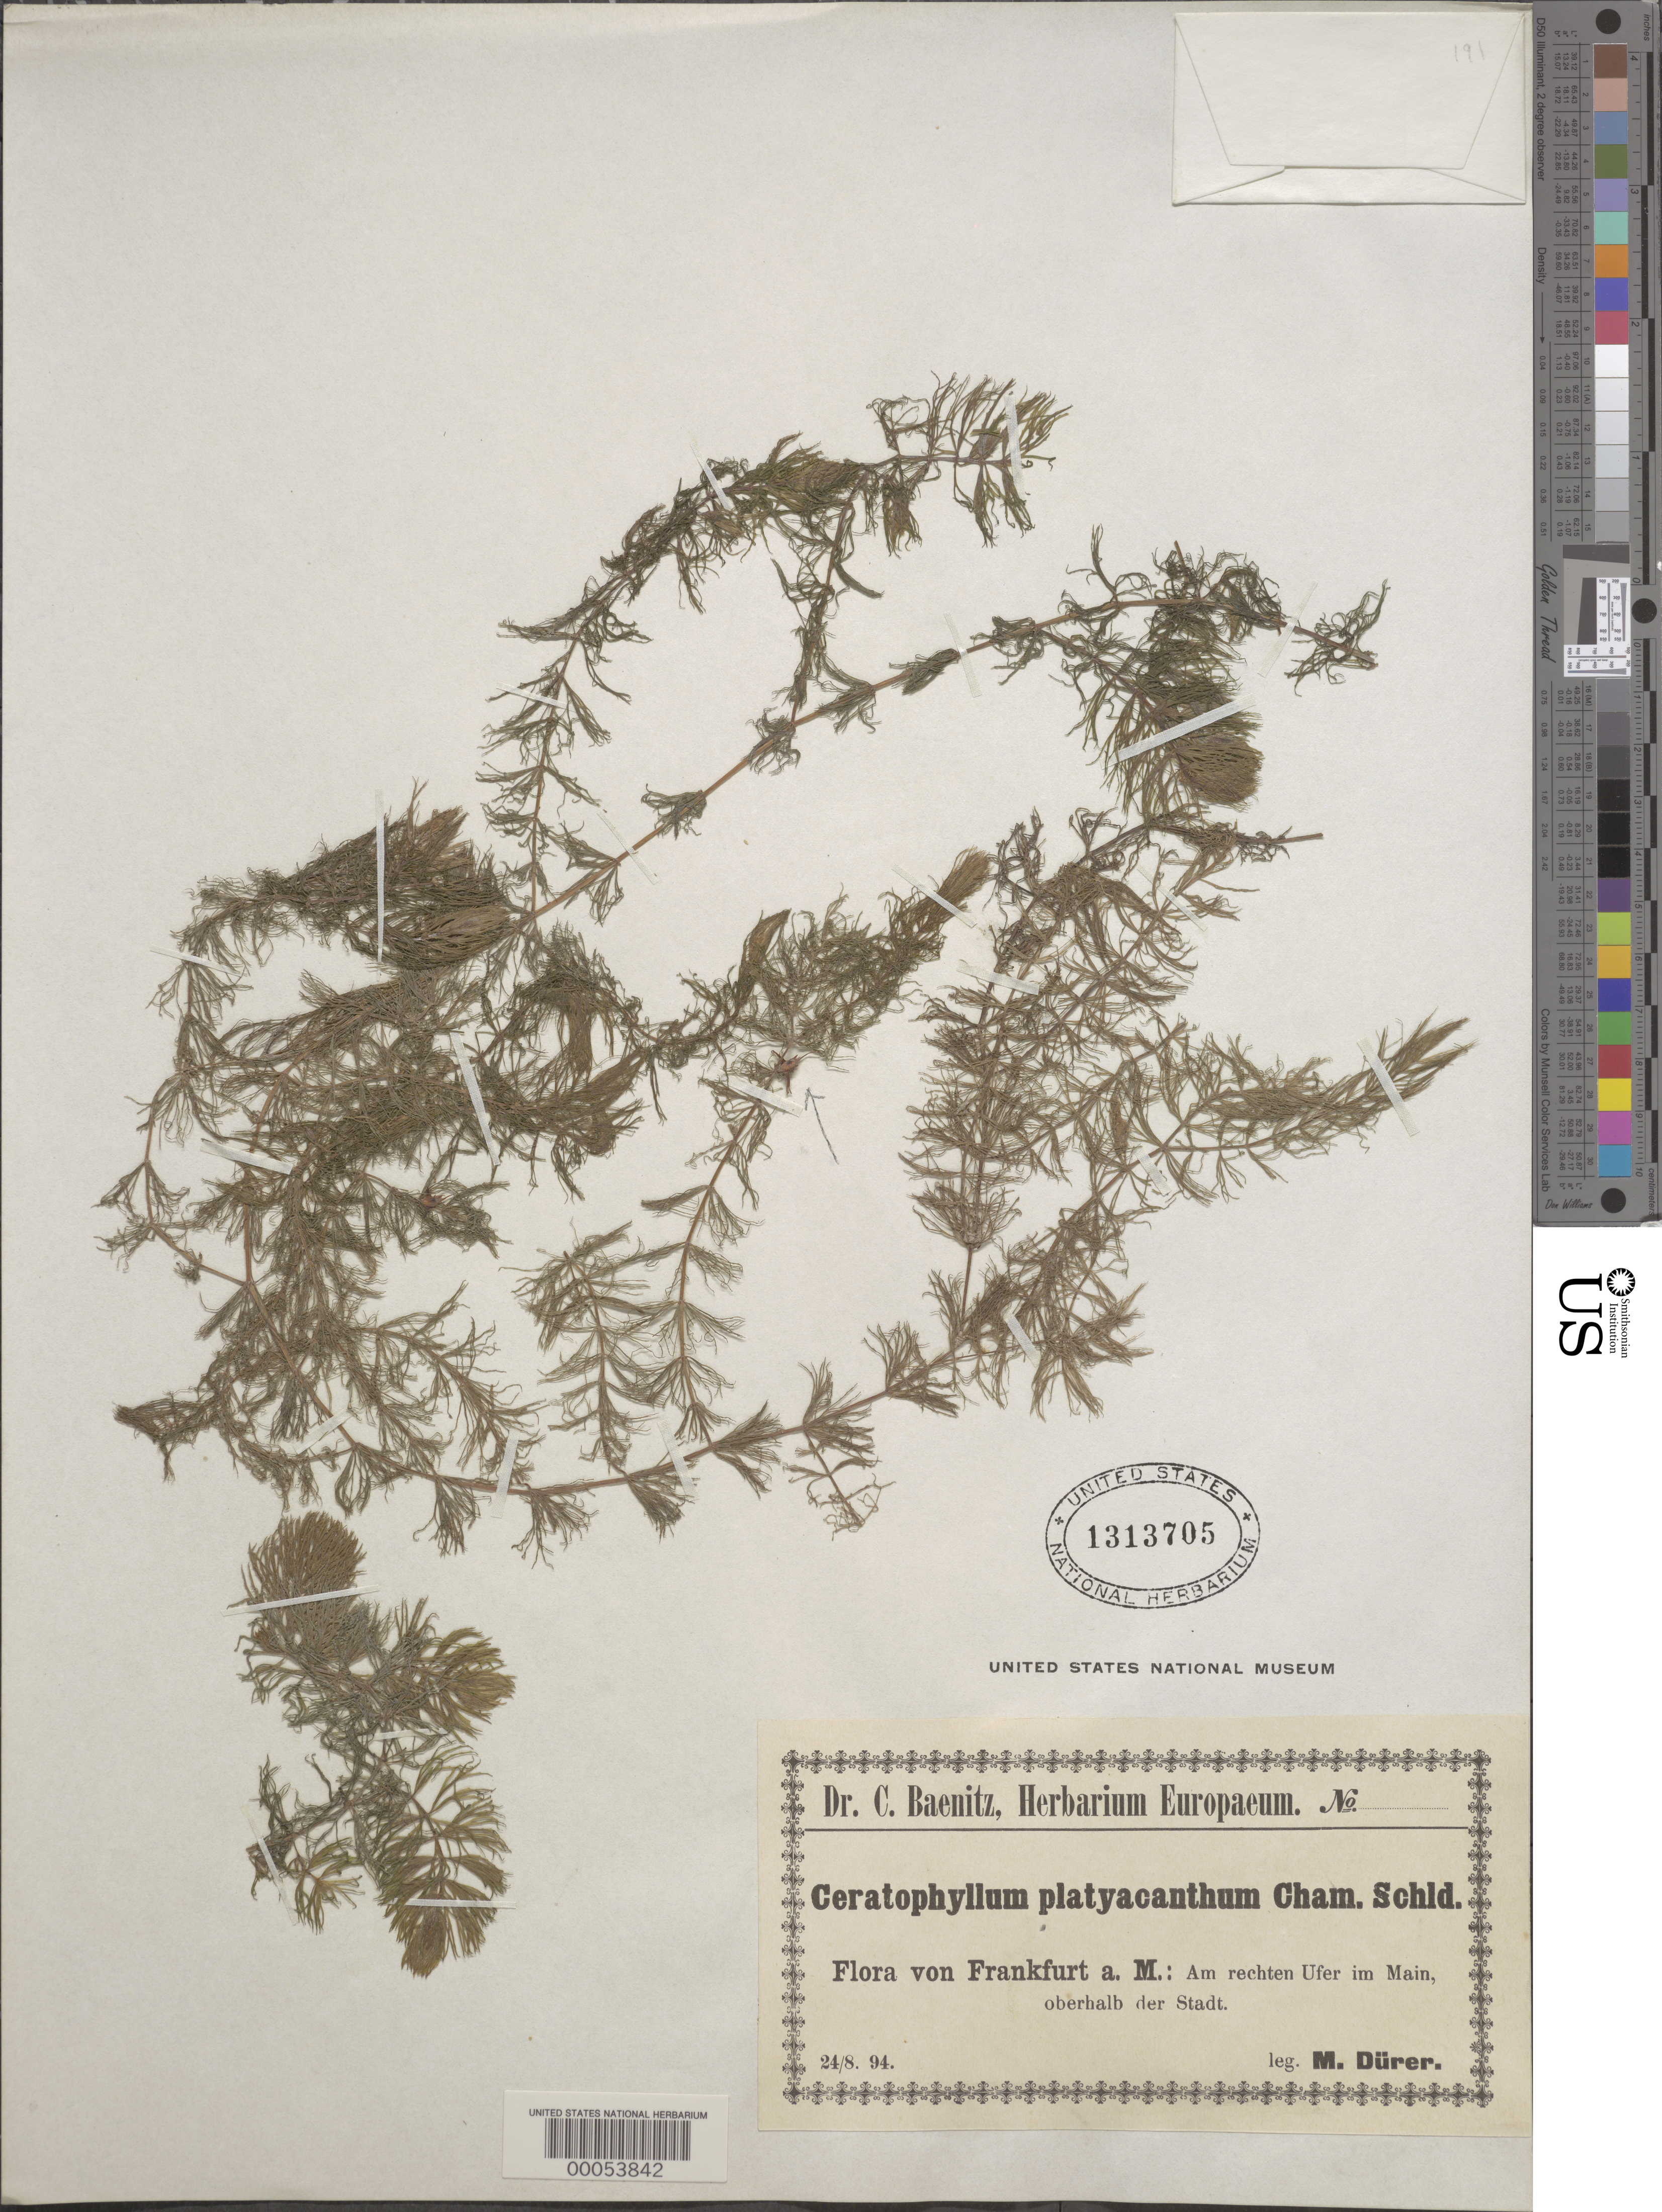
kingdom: Plantae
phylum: Tracheophyta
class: Magnoliopsida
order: Ceratophyllales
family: Ceratophyllaceae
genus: Ceratophyllum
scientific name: Ceratophyllum platyacanthum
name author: Cham.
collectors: M. Durer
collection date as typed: Transcribed d/m/y: 24/8/94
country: Germany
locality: Franfurt a. M.: Am rechten Ufer im Main, oberhalb der Stadt.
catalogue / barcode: US 1313705